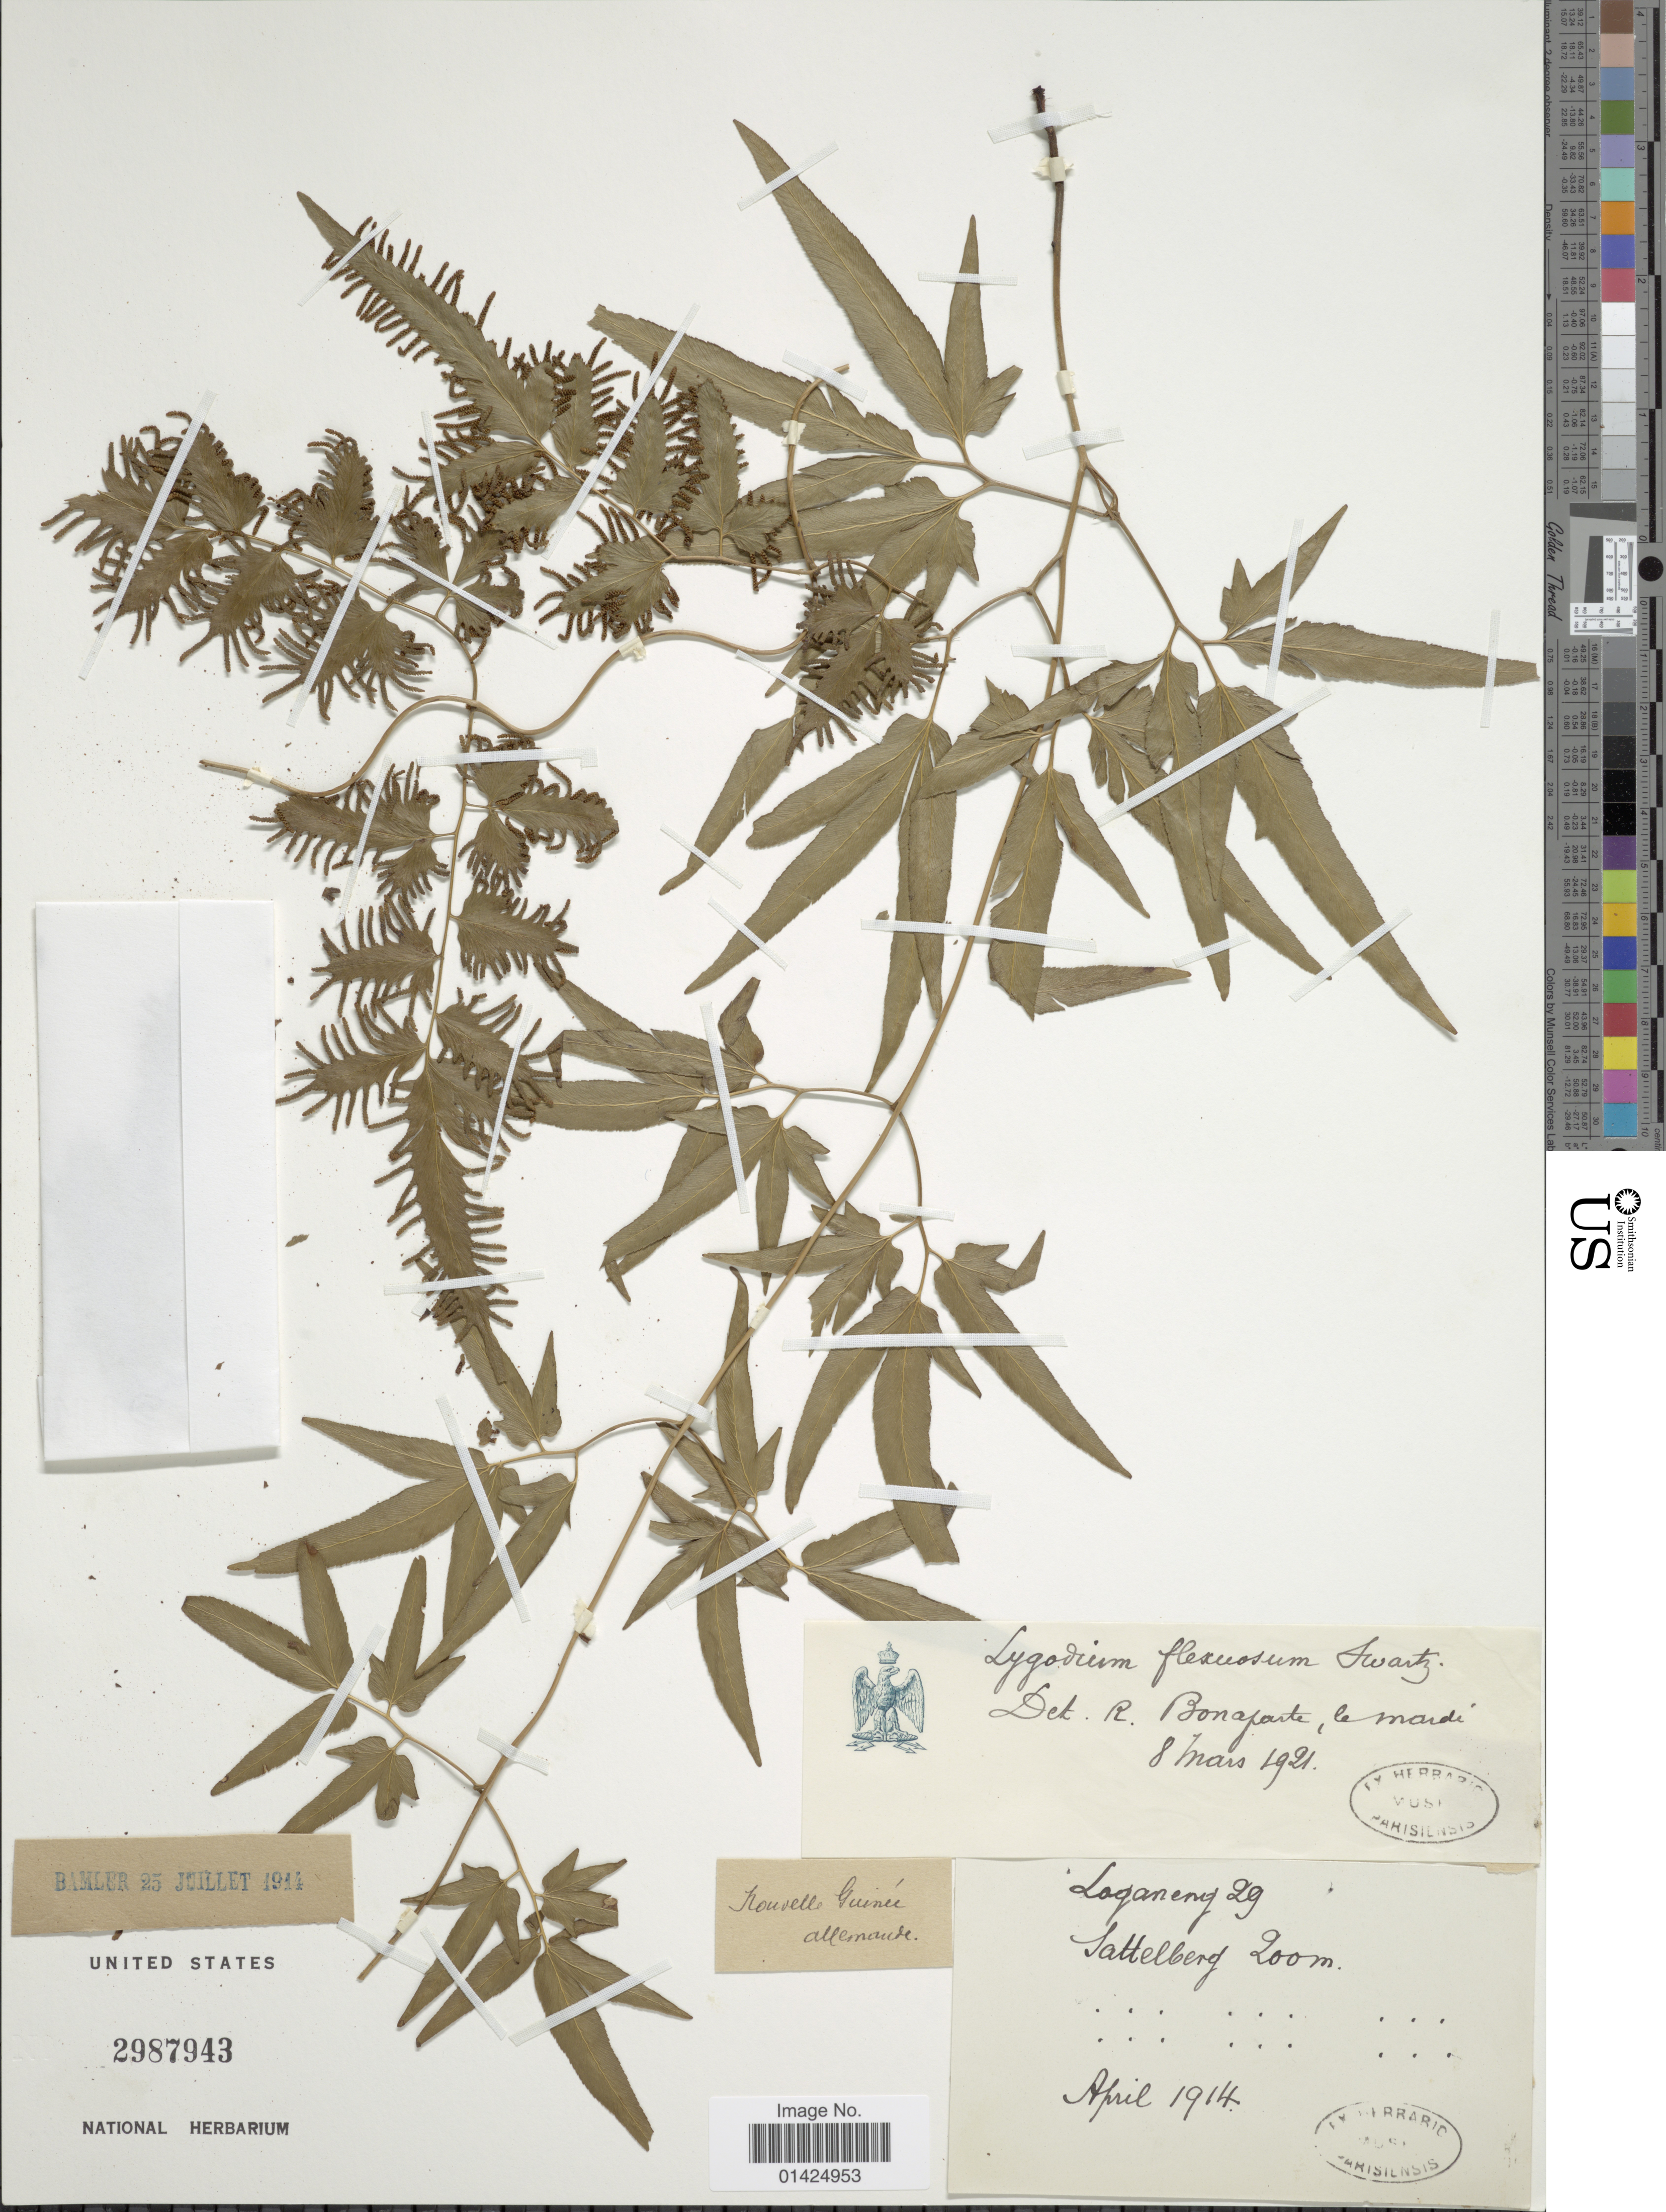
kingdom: Plantae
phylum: Tracheophyta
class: Polypodiopsida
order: Schizaeales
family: Lygodiaceae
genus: Lygodium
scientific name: Lygodium flexuosum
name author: Sw.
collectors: Loganeng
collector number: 29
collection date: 1914-04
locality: Sattelberg.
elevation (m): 200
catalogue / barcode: US 2987943